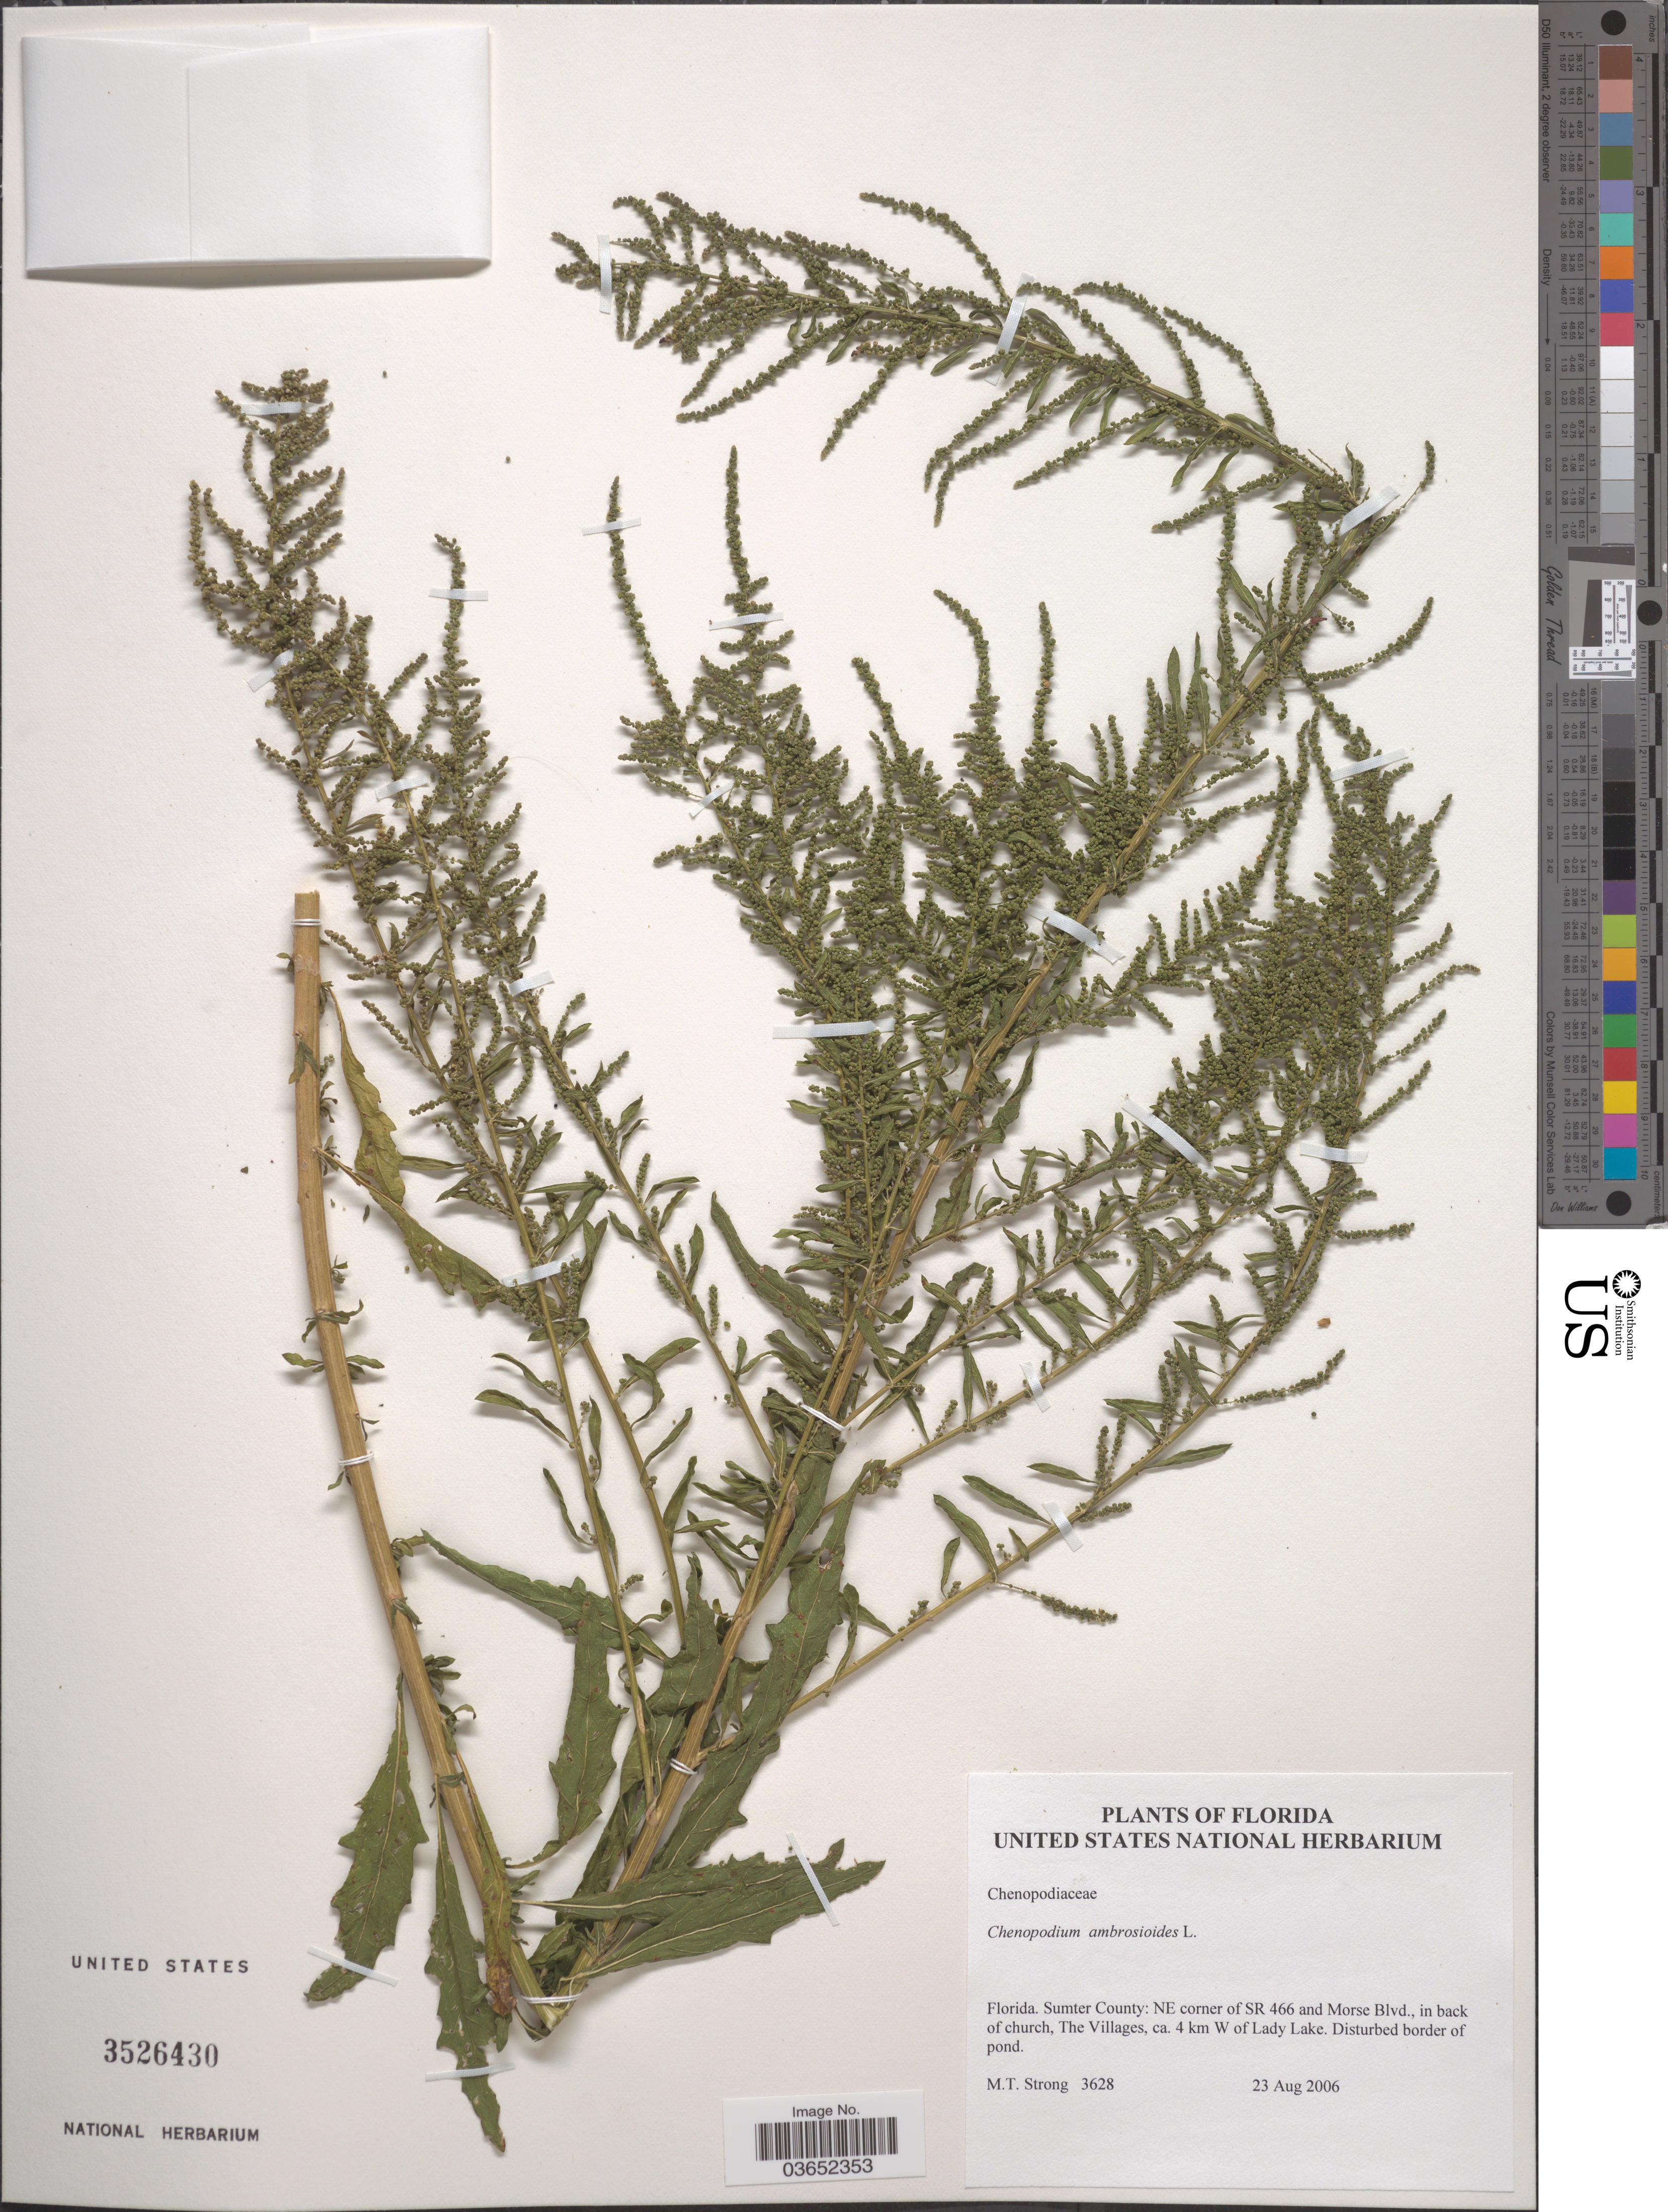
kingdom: Plantae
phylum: Tracheophyta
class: Magnoliopsida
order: Caryophyllales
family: Amaranthaceae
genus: Chenopodium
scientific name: Chenopodium ambrosioides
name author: L.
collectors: M. T. Strong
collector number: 3628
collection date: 2006-08-23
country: United States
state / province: Florida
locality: Sumter County: NE corner of SR 466 and Morse Blvd., in back of church, The Villages, ca. 4 km W of Lady Lake.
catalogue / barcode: US 3526430